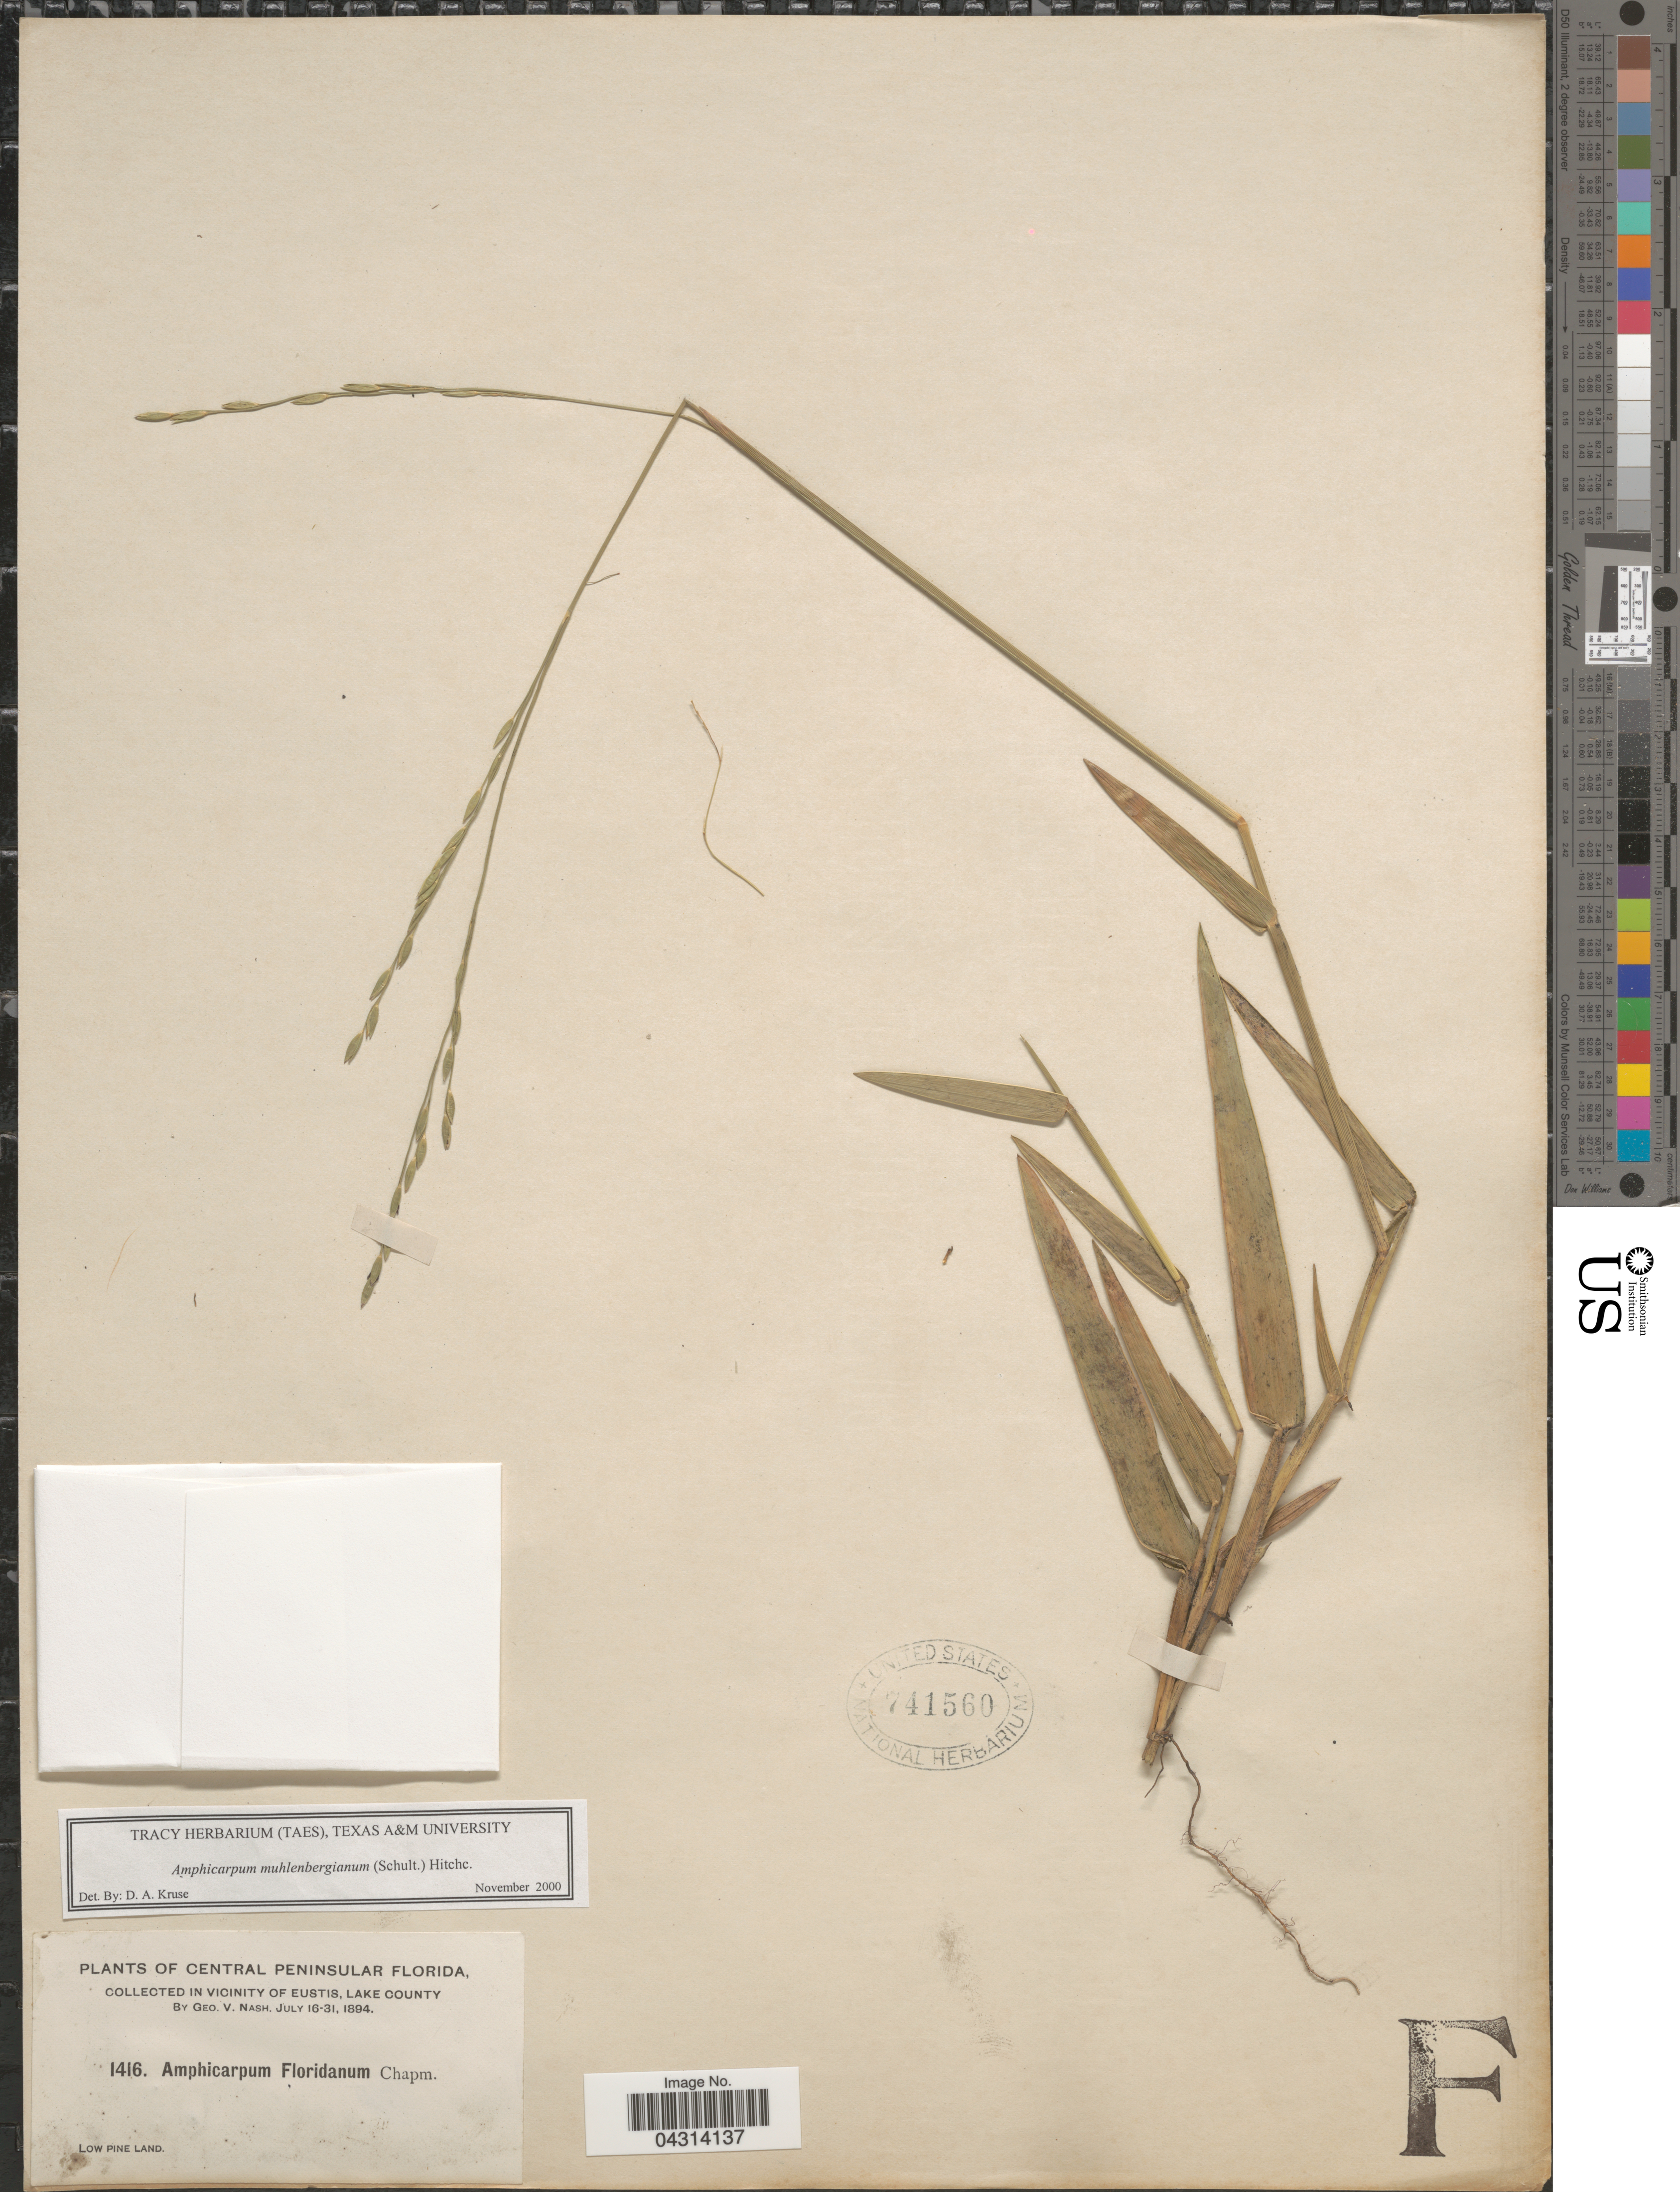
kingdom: Plantae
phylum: Tracheophyta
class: Liliopsida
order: Poales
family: Poaceae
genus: Amphicarpum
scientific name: Amphicarpum muhlenbergianum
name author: (Schult.) Hitchc.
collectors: G. V. Nash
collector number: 1416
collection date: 1894-07-16/1894-07-31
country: United States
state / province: Florida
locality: Central Peninsular Florida. In vicinity of Eustis, Lake County.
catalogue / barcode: US 741560